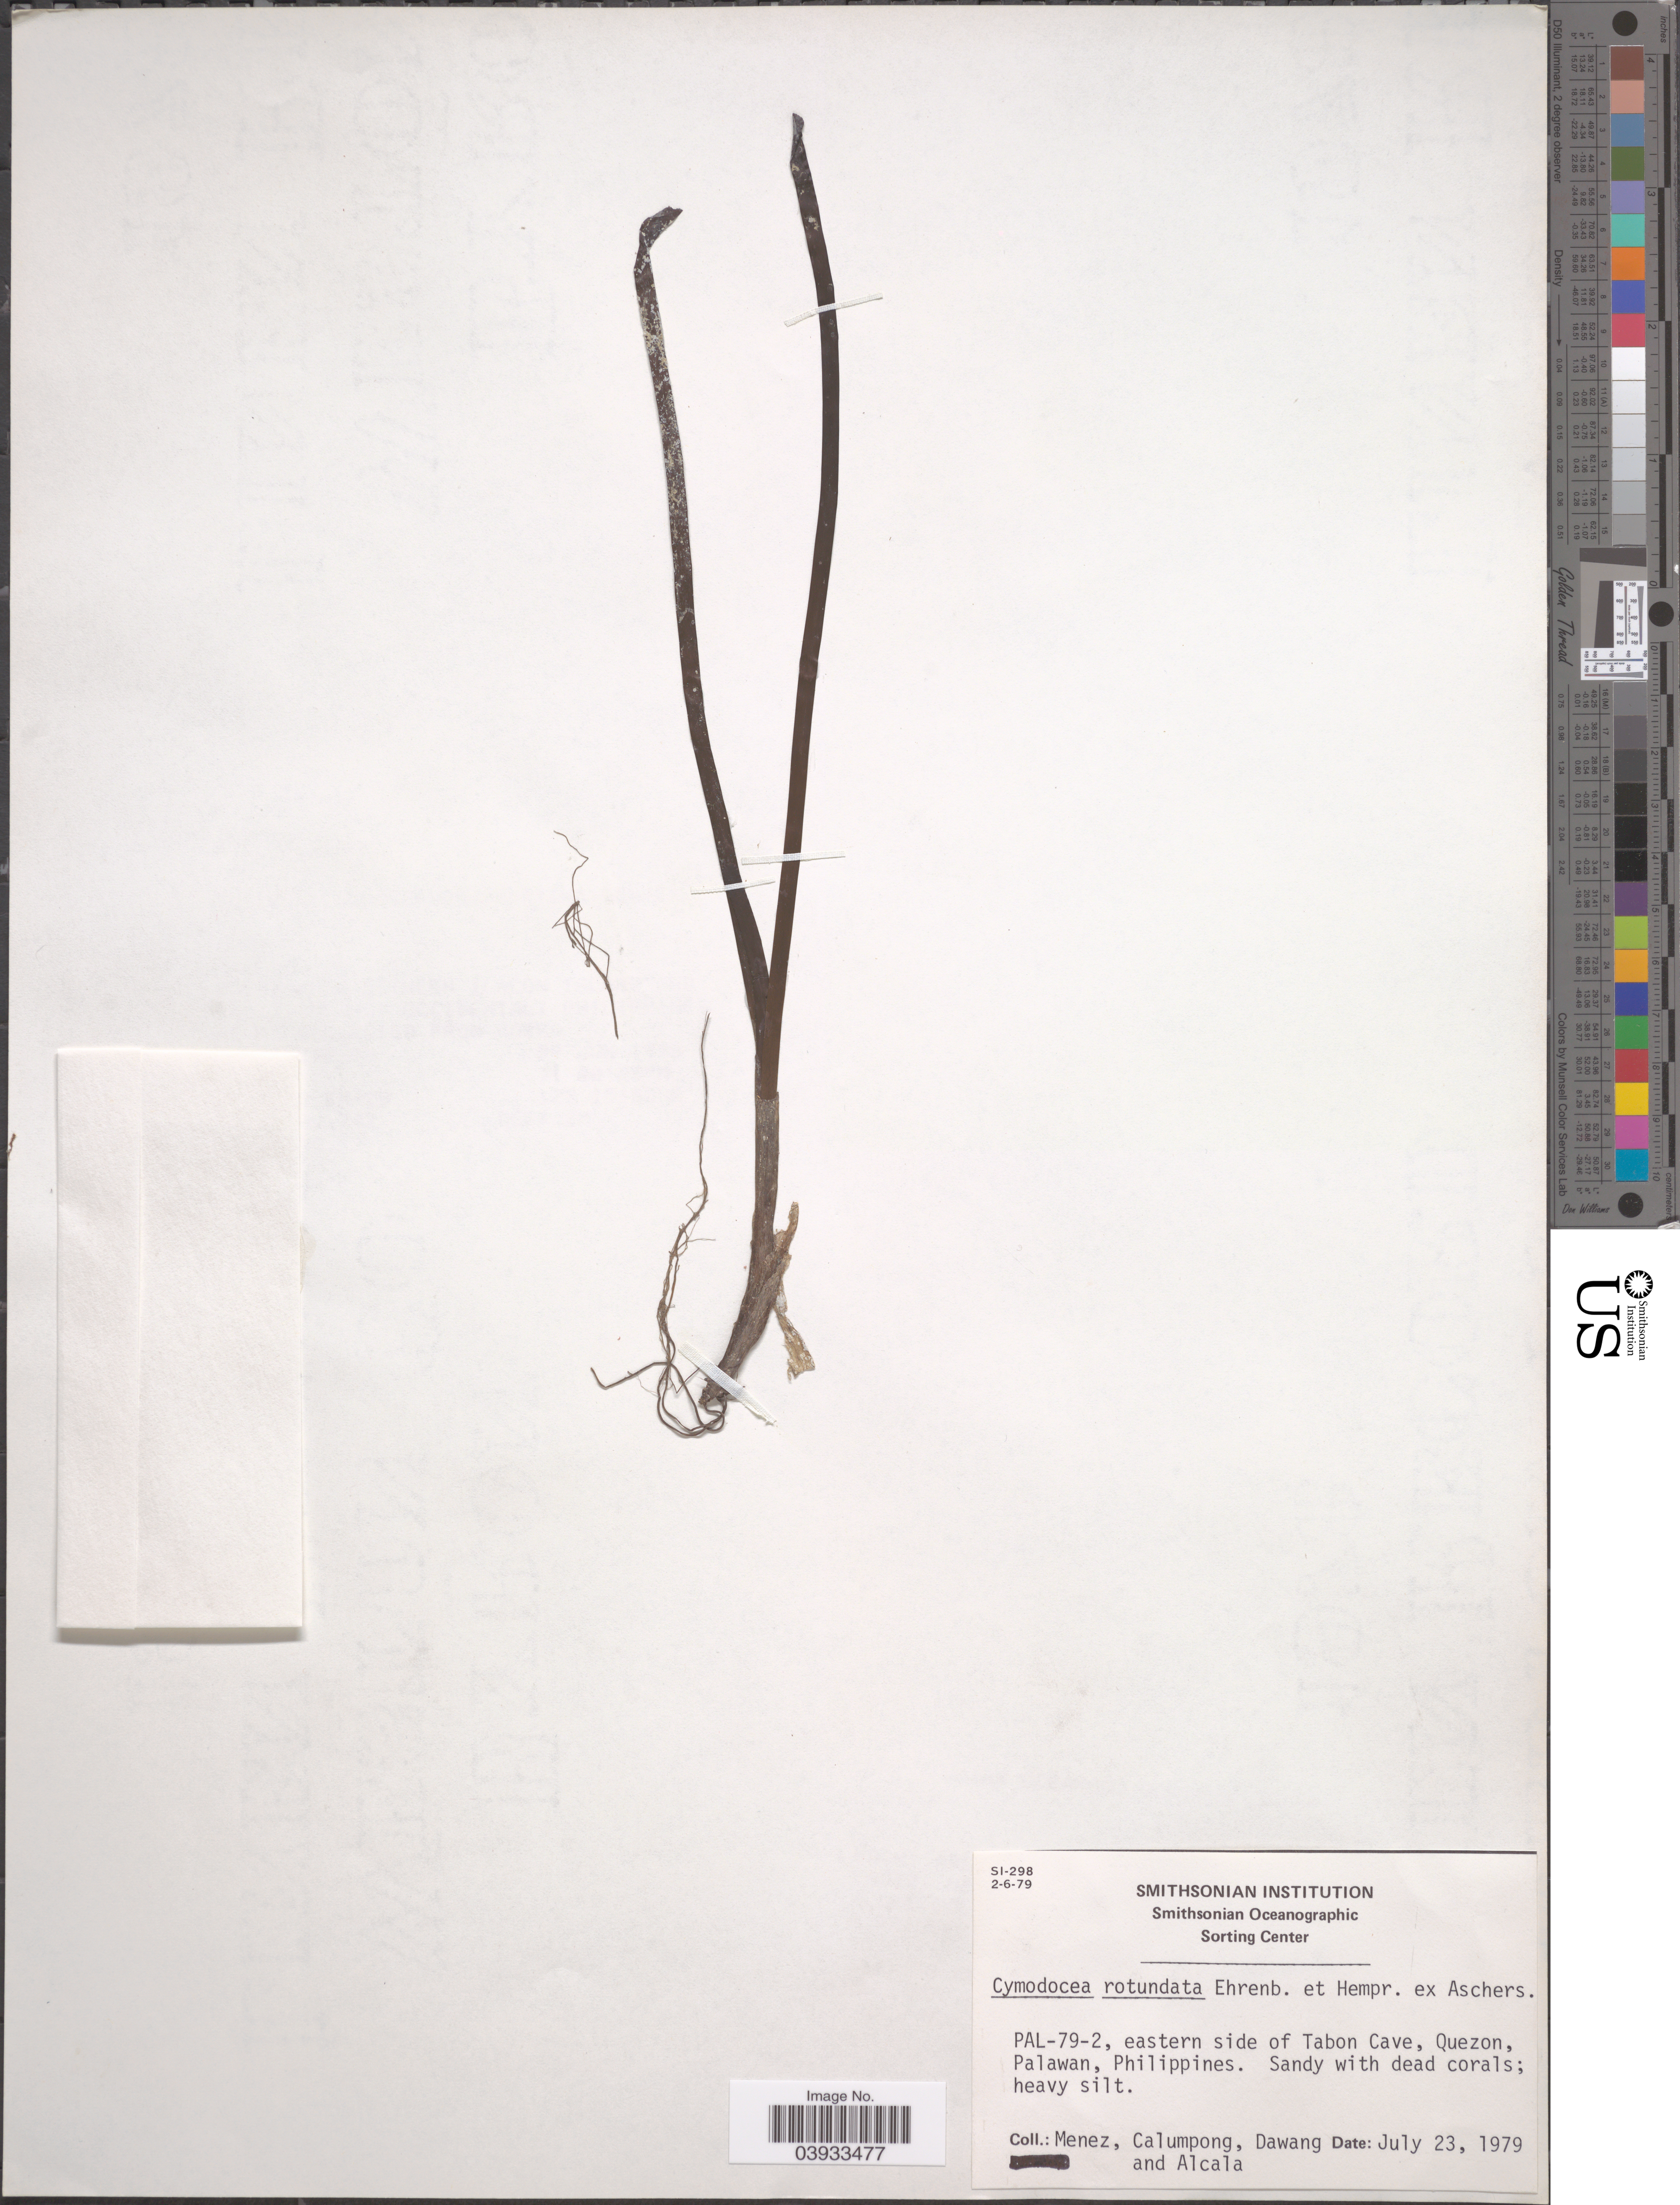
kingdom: Plantae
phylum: Tracheophyta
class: Liliopsida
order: Alismatales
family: Cymodoceaceae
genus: Cymodocea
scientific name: Cymodocea rotundata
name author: Asch. & Schweinf.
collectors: Menez, Calumpong, Dawang & Alcala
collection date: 1979-07-23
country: Philippines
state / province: Mimaropa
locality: PAL-79-2, eastern side of Tabon Cave, Quezon, Palawan.